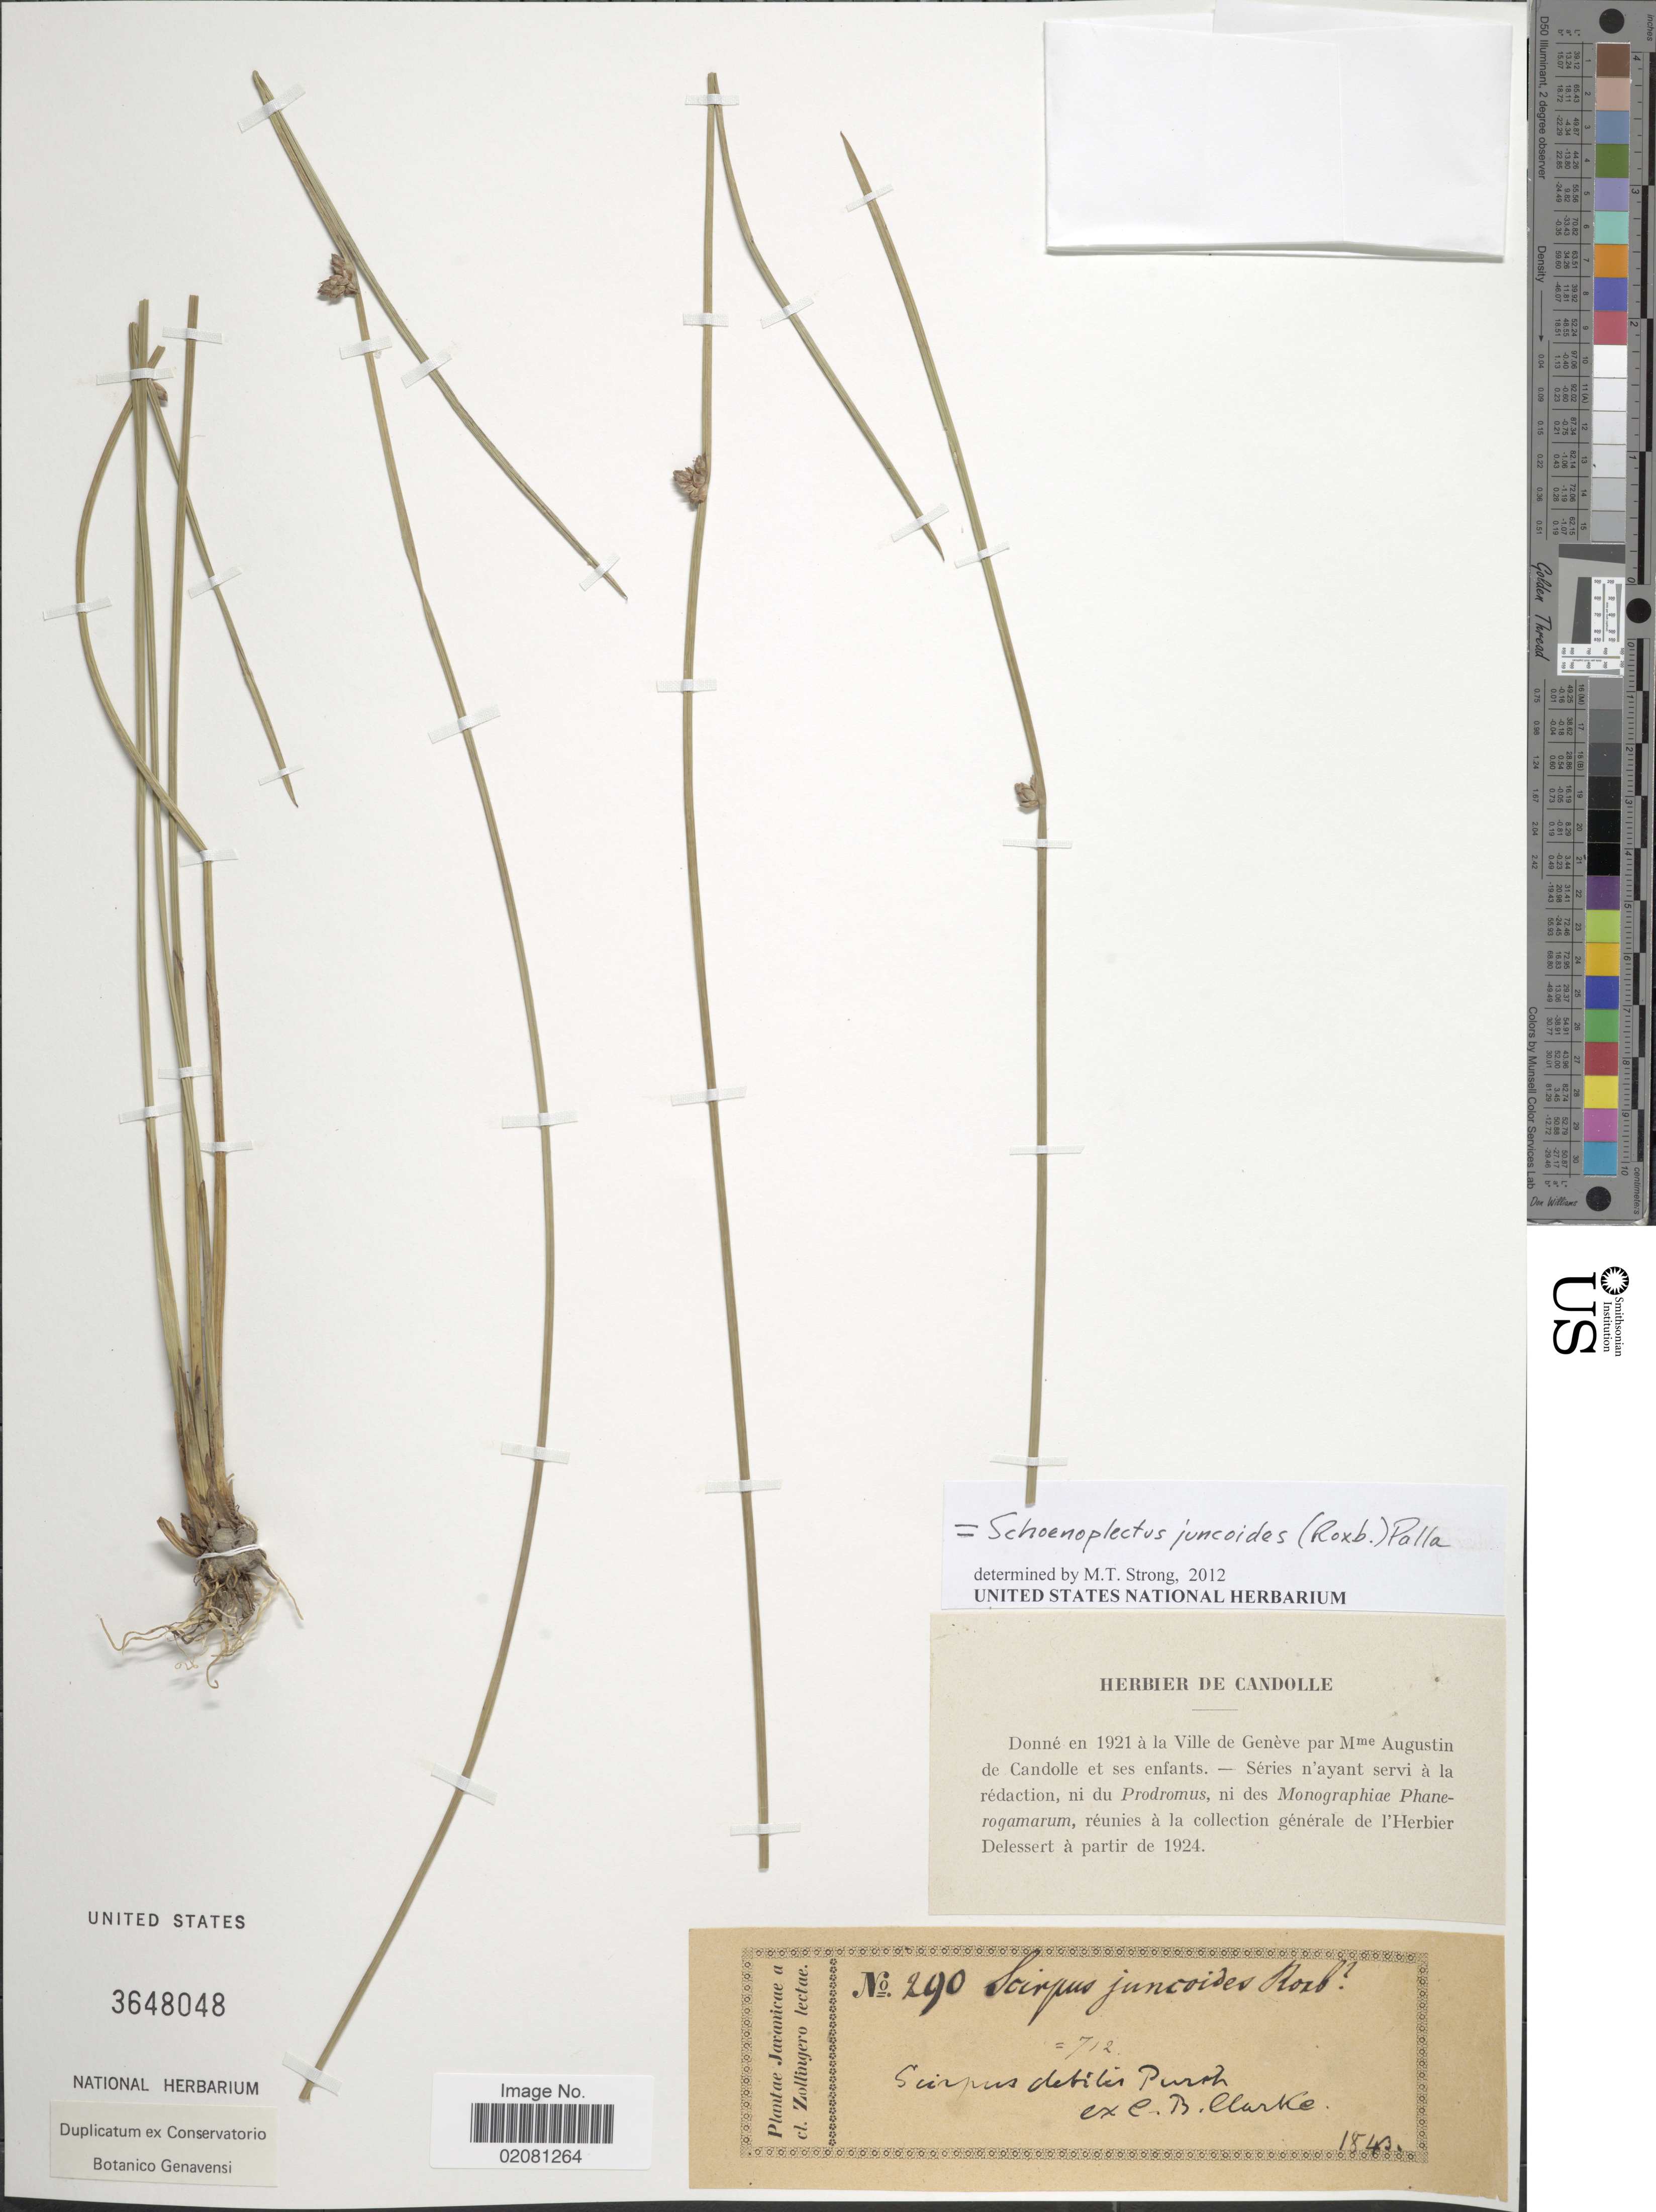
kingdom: Plantae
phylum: Tracheophyta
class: Liliopsida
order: Poales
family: Cyperaceae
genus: Schoenoplectiella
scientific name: Schoenoplectiella juncoides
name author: (Roxb.)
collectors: -- Zollinger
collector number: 290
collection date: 1843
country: Indonesia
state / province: Java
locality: Javanicae a cl. Zollingero lectae.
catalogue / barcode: US 3648048